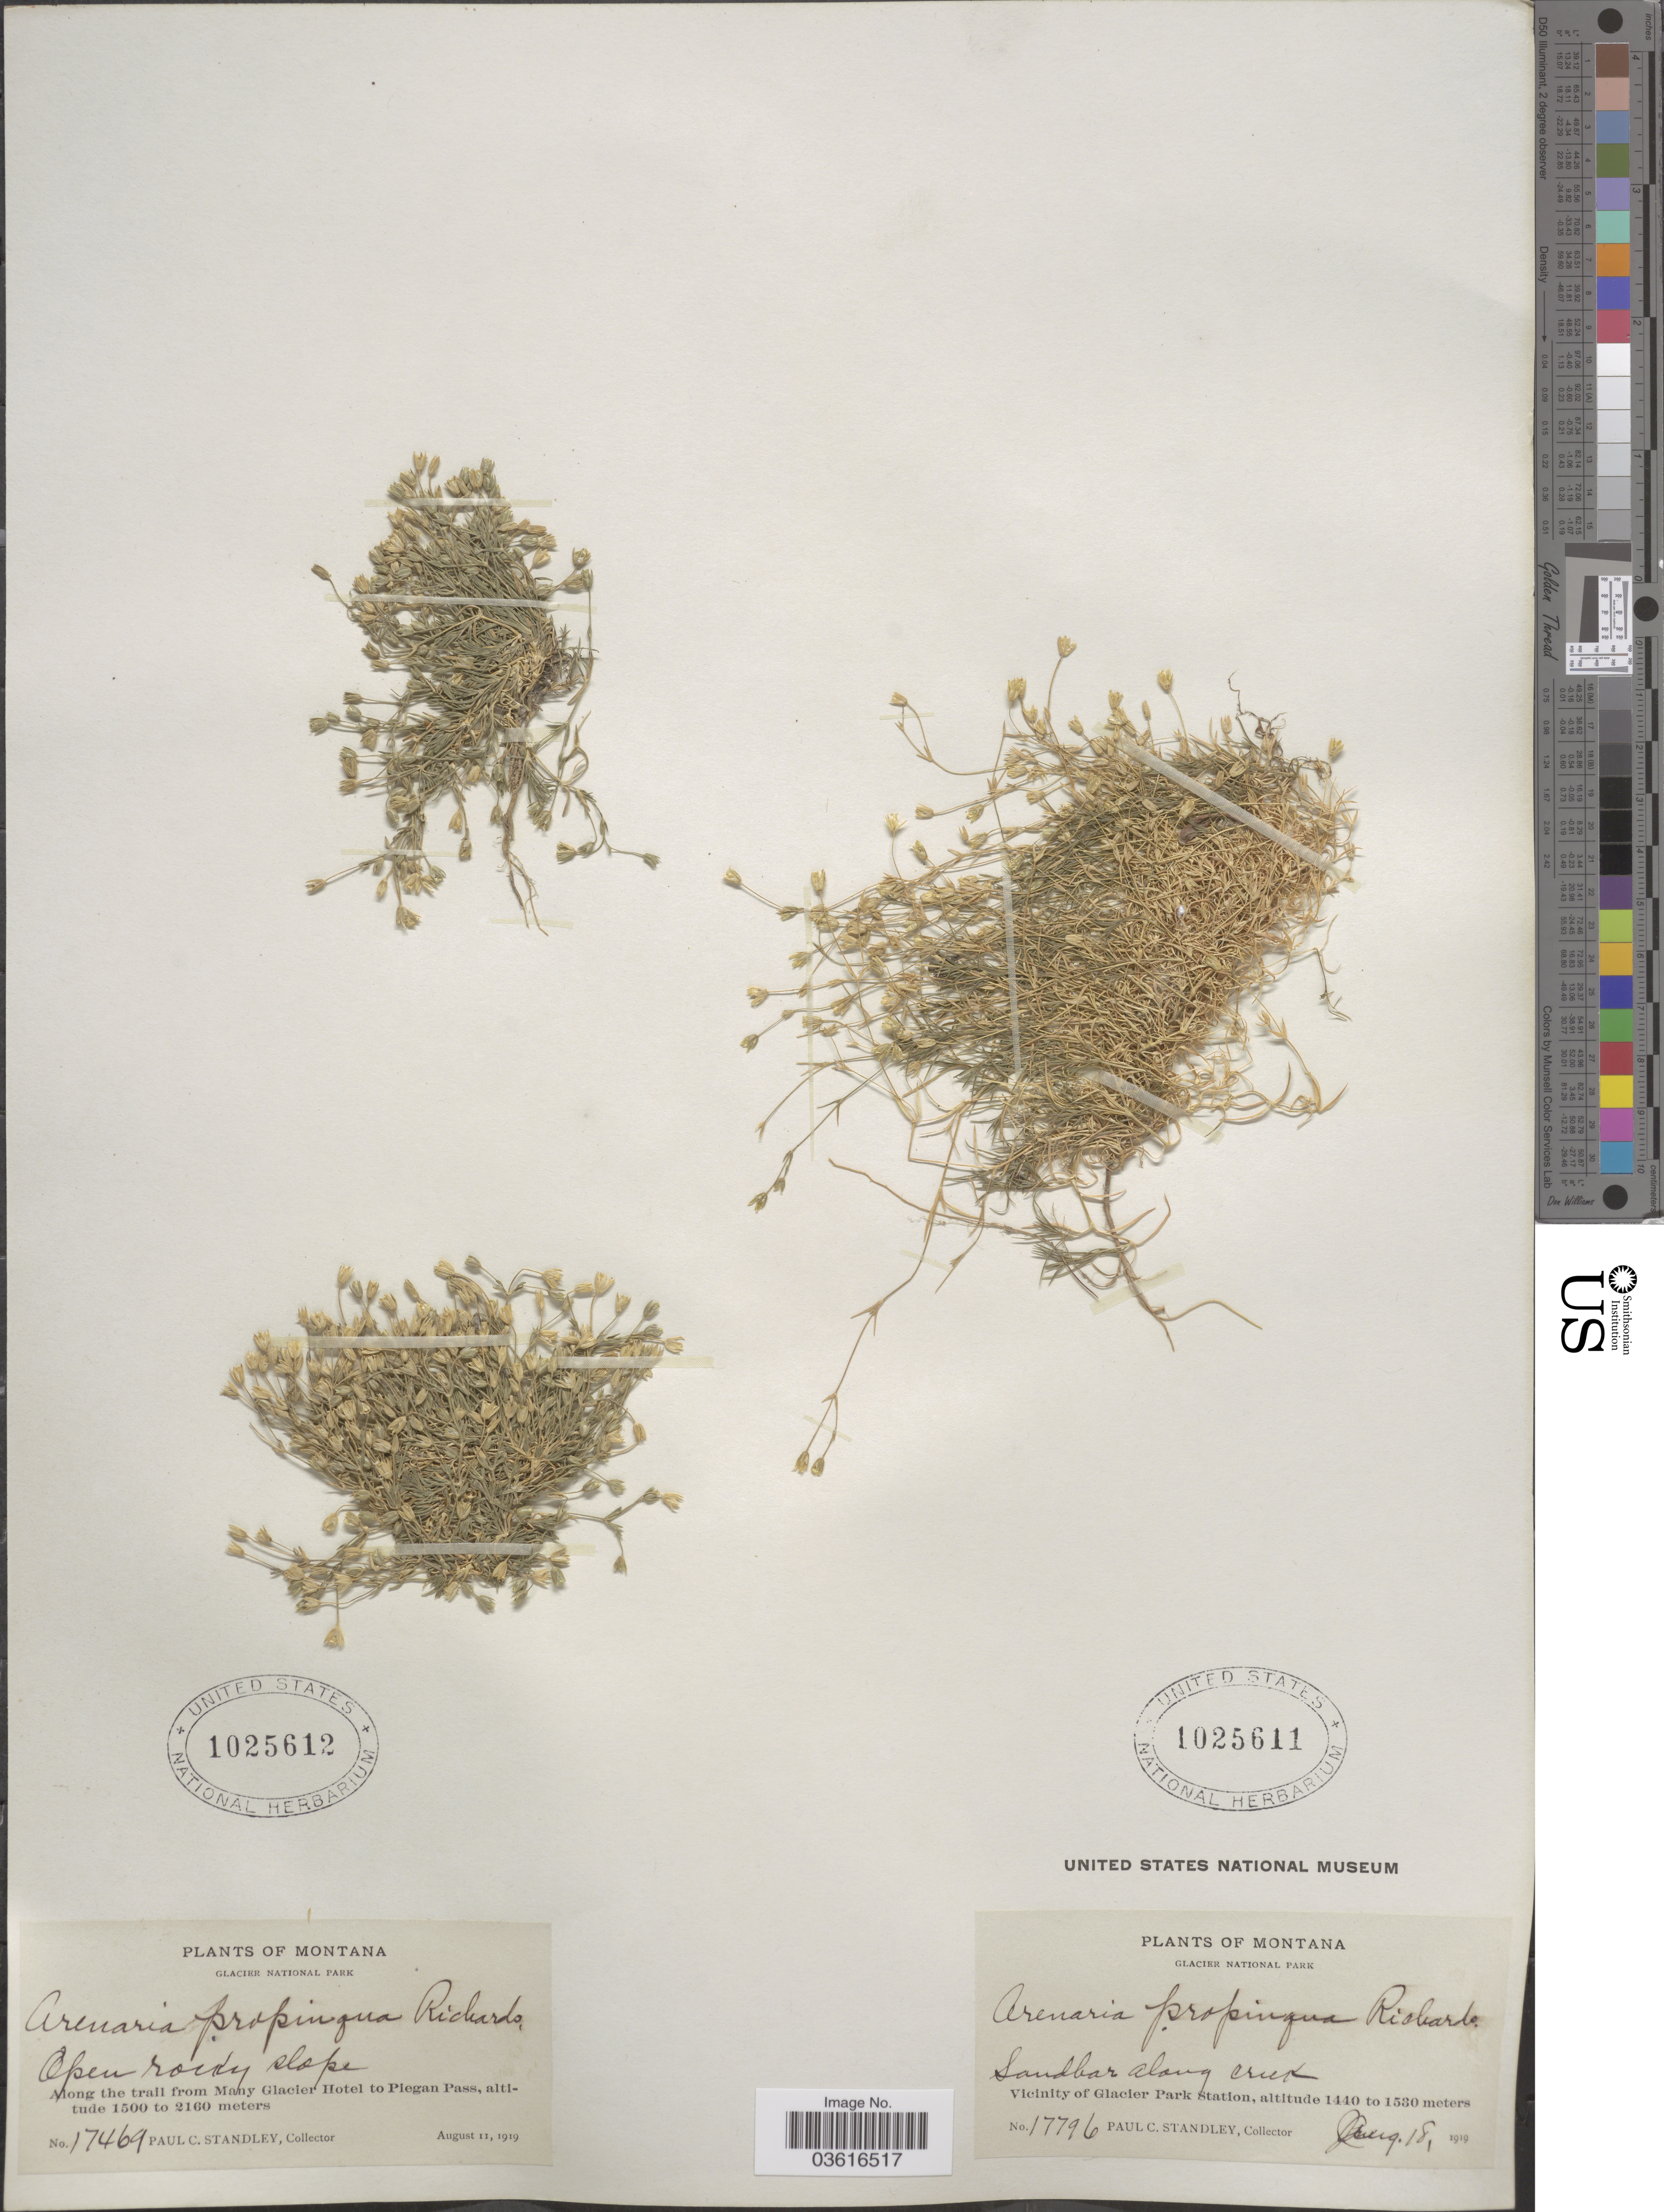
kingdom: Plantae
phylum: Tracheophyta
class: Magnoliopsida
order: Caryophyllales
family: Caryophyllaceae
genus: Minuartia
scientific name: Minuartia propinqua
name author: (Richardson) House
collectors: P. C. Standley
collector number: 17796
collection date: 1919-08-18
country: United States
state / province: Montana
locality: Glacier National Park. Sandbar along creek. Vicinity of Glacier Park Station.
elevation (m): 1440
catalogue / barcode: US 1025611